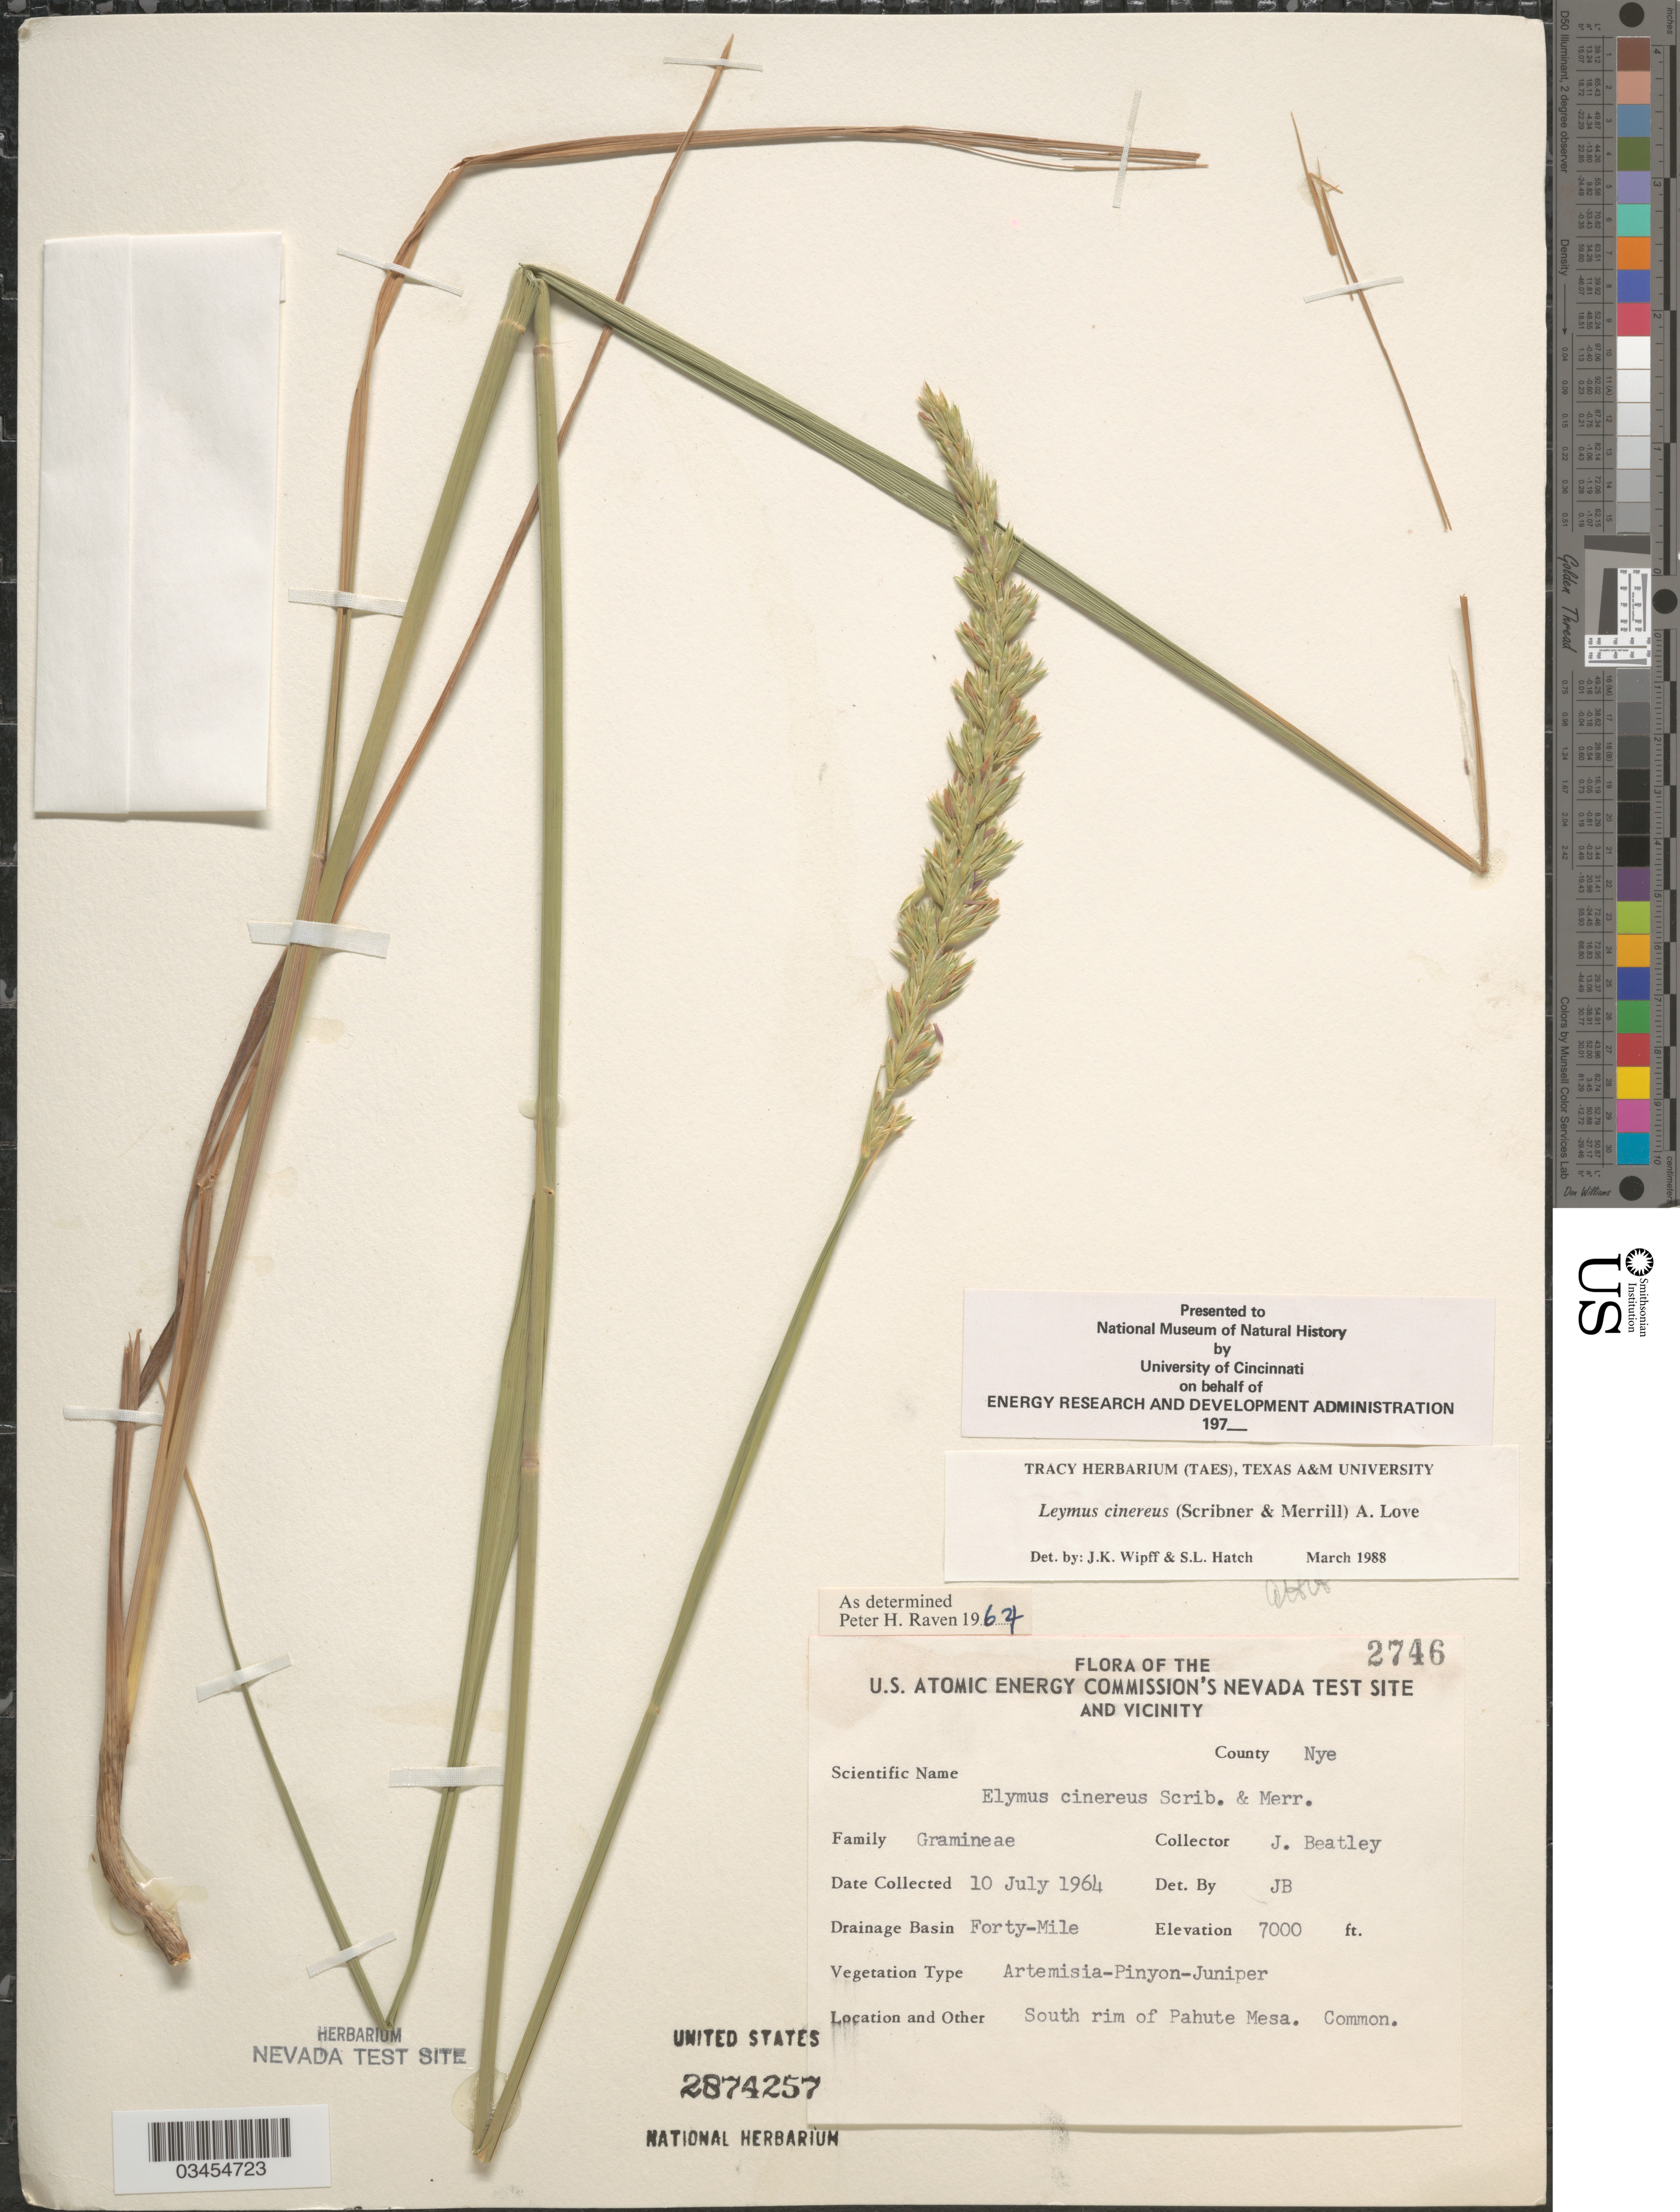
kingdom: Plantae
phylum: Tracheophyta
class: Liliopsida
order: Poales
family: Poaceae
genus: Leymus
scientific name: Leymus cinereus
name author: (Scribn. & Merr.) Á. Löve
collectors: J. C. Beatley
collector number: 2746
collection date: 1964-07-10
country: United States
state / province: Nevada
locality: U.S. Atomic Energy Commission's Nevada Test Site And Vicinity. County Nye. Drainage Basin Forty-Mile. South rim of Pahute Mesa.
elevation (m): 2134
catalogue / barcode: US 2874257